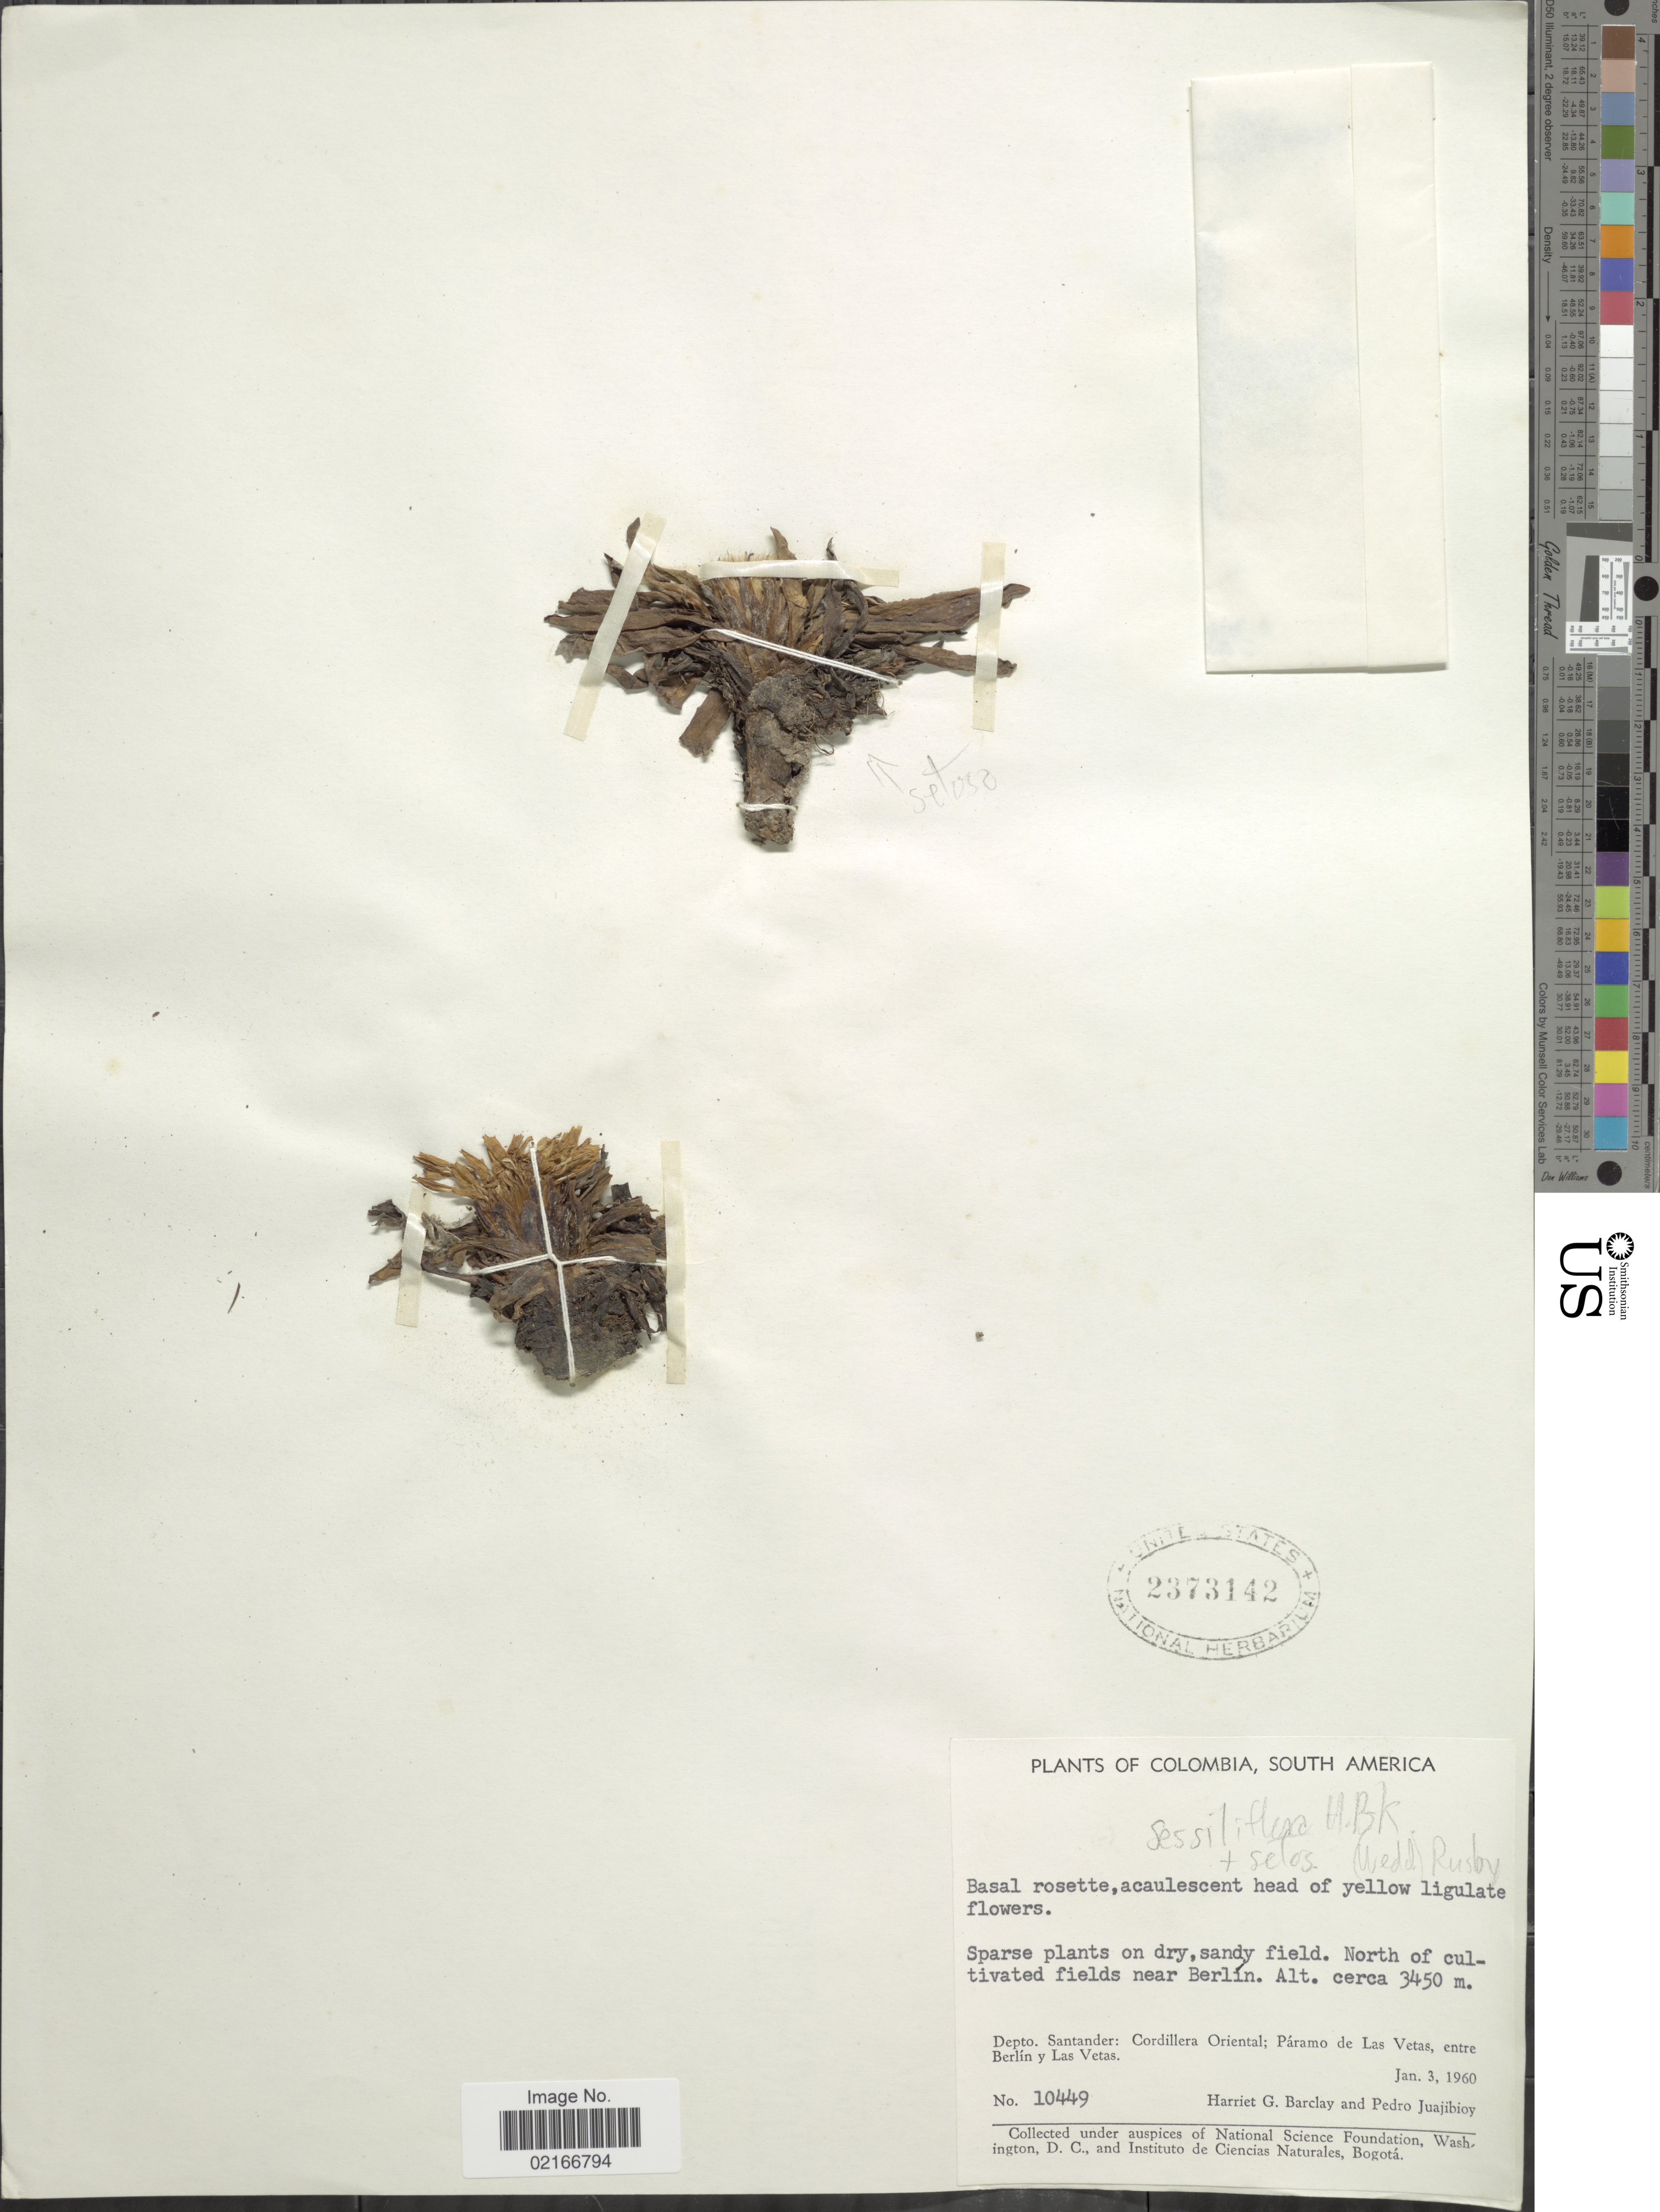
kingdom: Plantae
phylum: Tracheophyta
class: Magnoliopsida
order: Asterales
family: Asteraceae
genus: Hypochaeris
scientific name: Hypochaeris sessiflora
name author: Kunth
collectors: H. G. Barclay & P. Juajibioy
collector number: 10449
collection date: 1960-01-03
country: Colombia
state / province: Santander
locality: Cordillera Oriental; Páramo de Las Vetas, entre Berlín y Las Vetas. North of cultivated fields near Berlín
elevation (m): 3450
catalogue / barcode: US 2373142